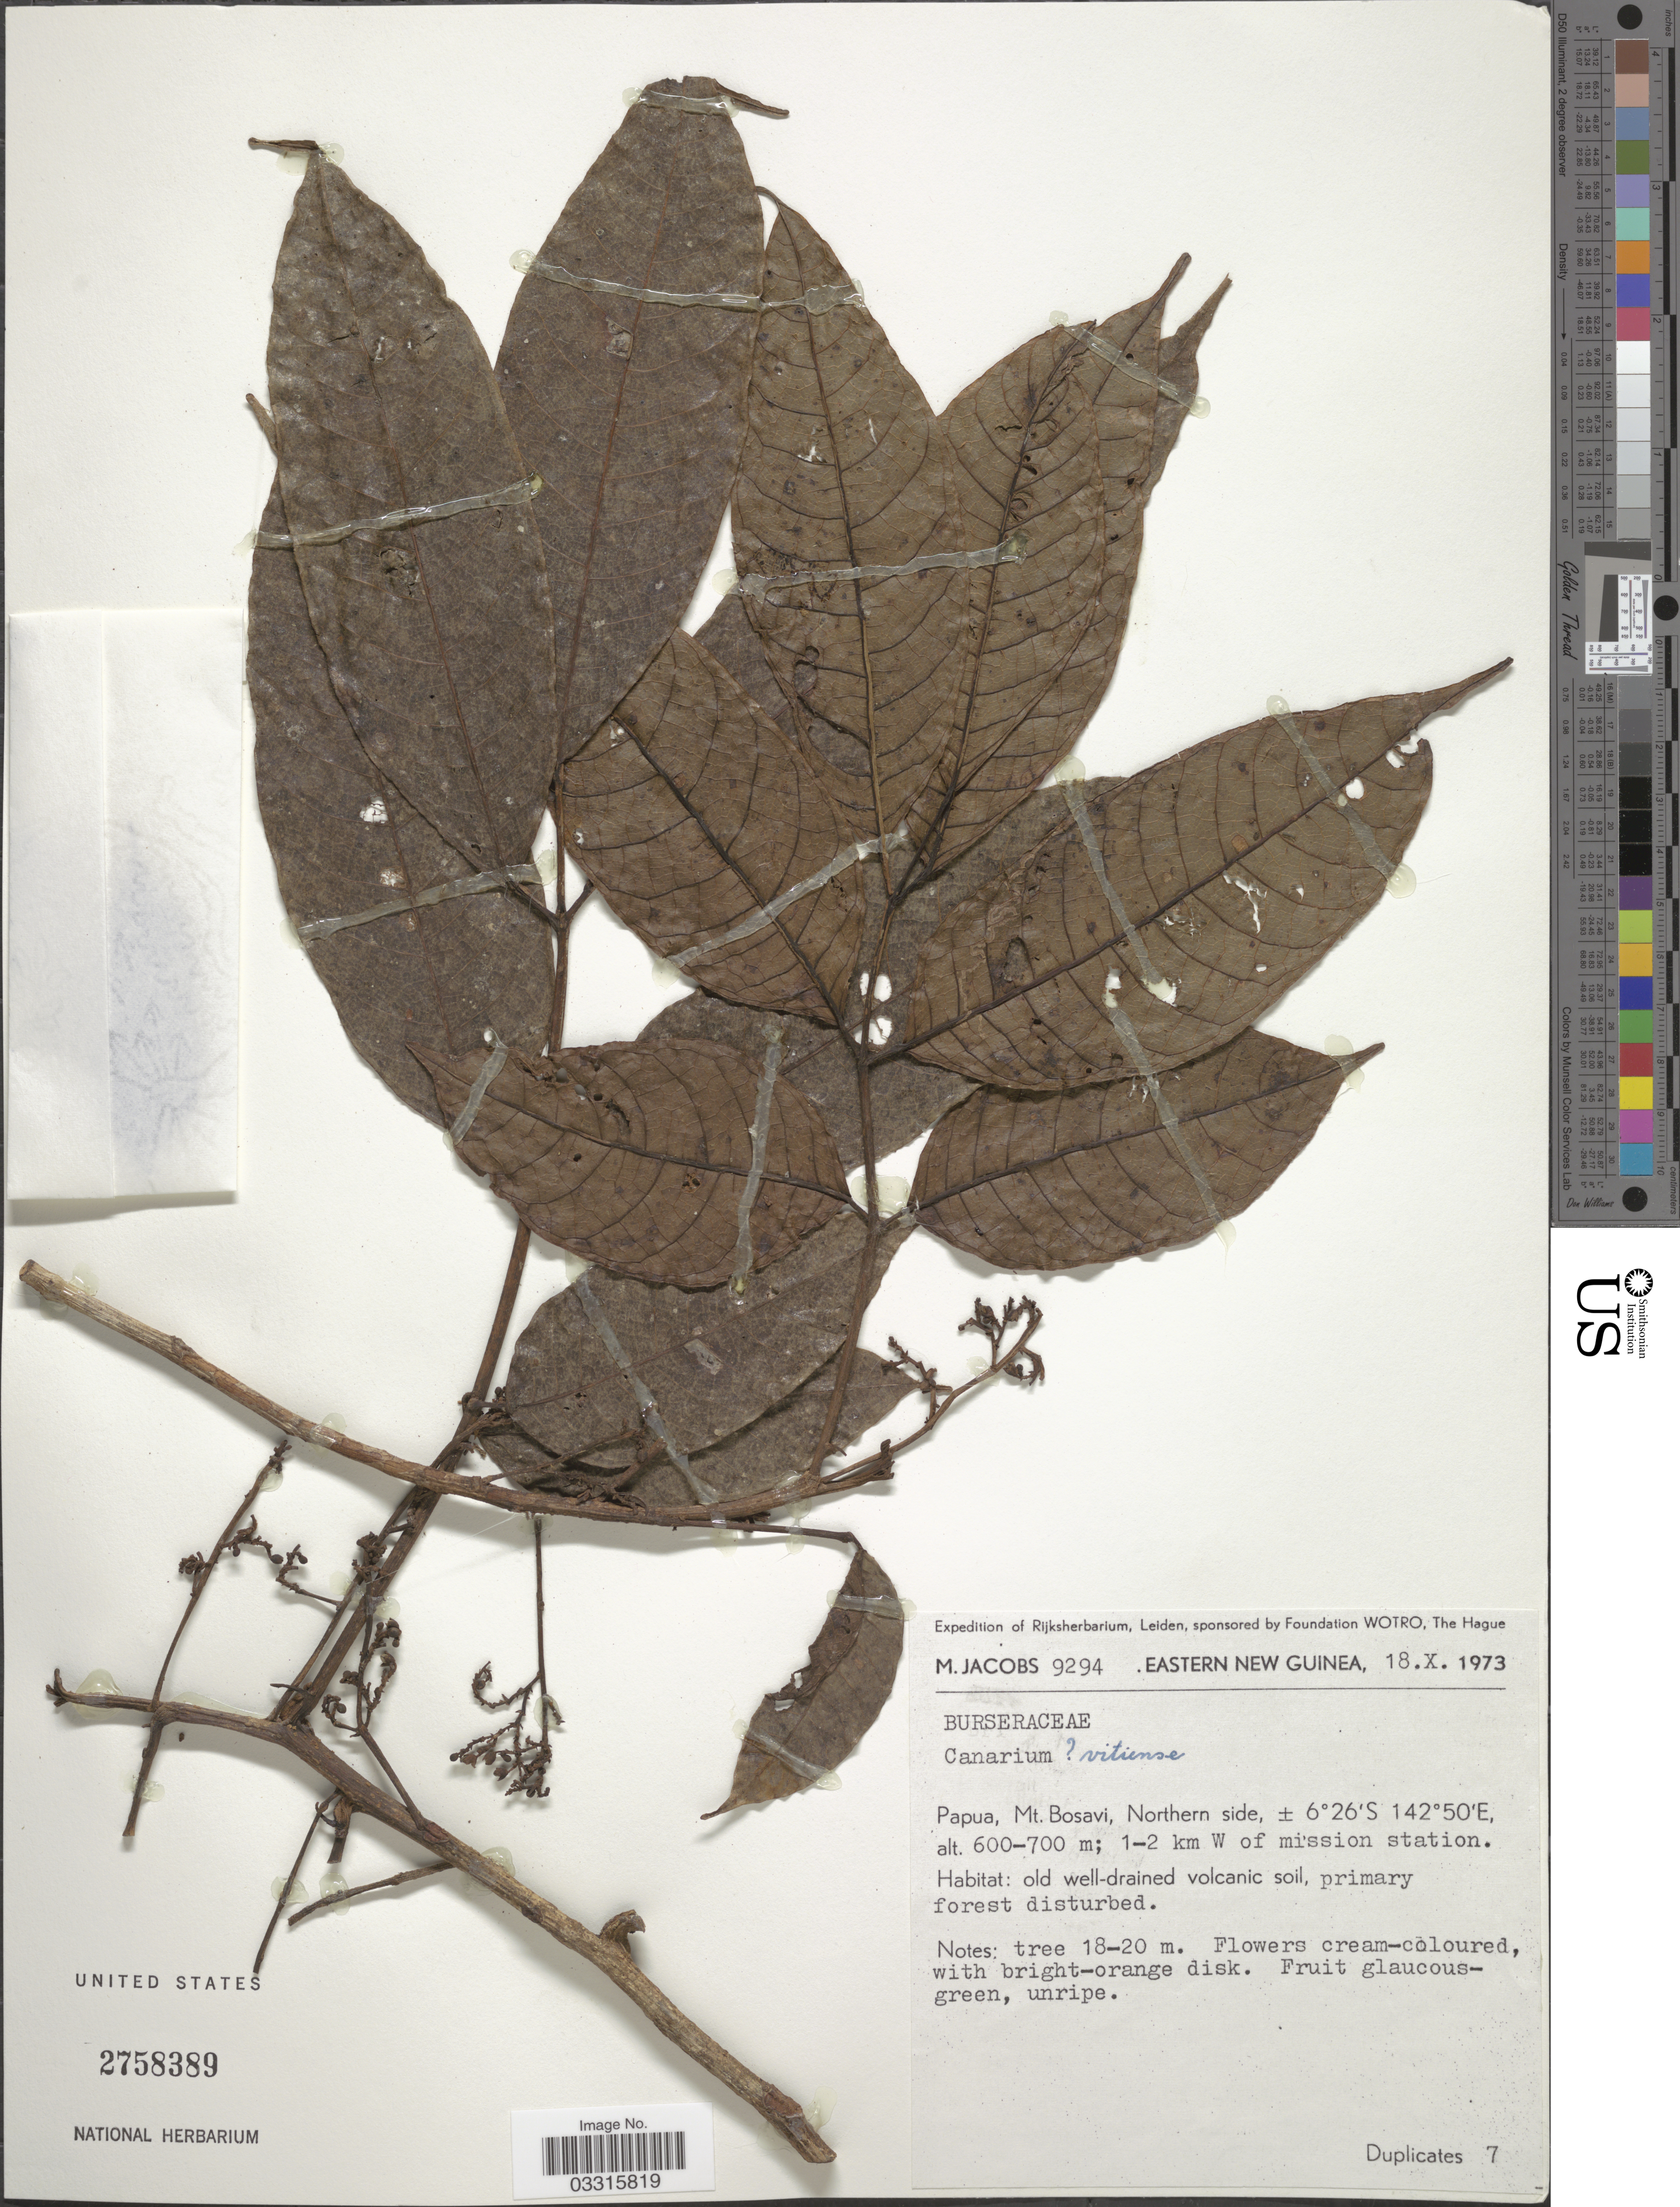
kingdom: Plantae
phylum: Tracheophyta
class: Magnoliopsida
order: Sapindales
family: Burseraceae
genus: Canarium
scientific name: Canarium vitiense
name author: A. Gray in Wilkes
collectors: M. Jacobs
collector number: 9294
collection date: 1973-10-18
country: Papua New Guinea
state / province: Northern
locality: Eastern New Guinea. Papua, Mt. Bosavi, Northern side, 1-2 km W of mission station.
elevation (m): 600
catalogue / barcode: US 2758389